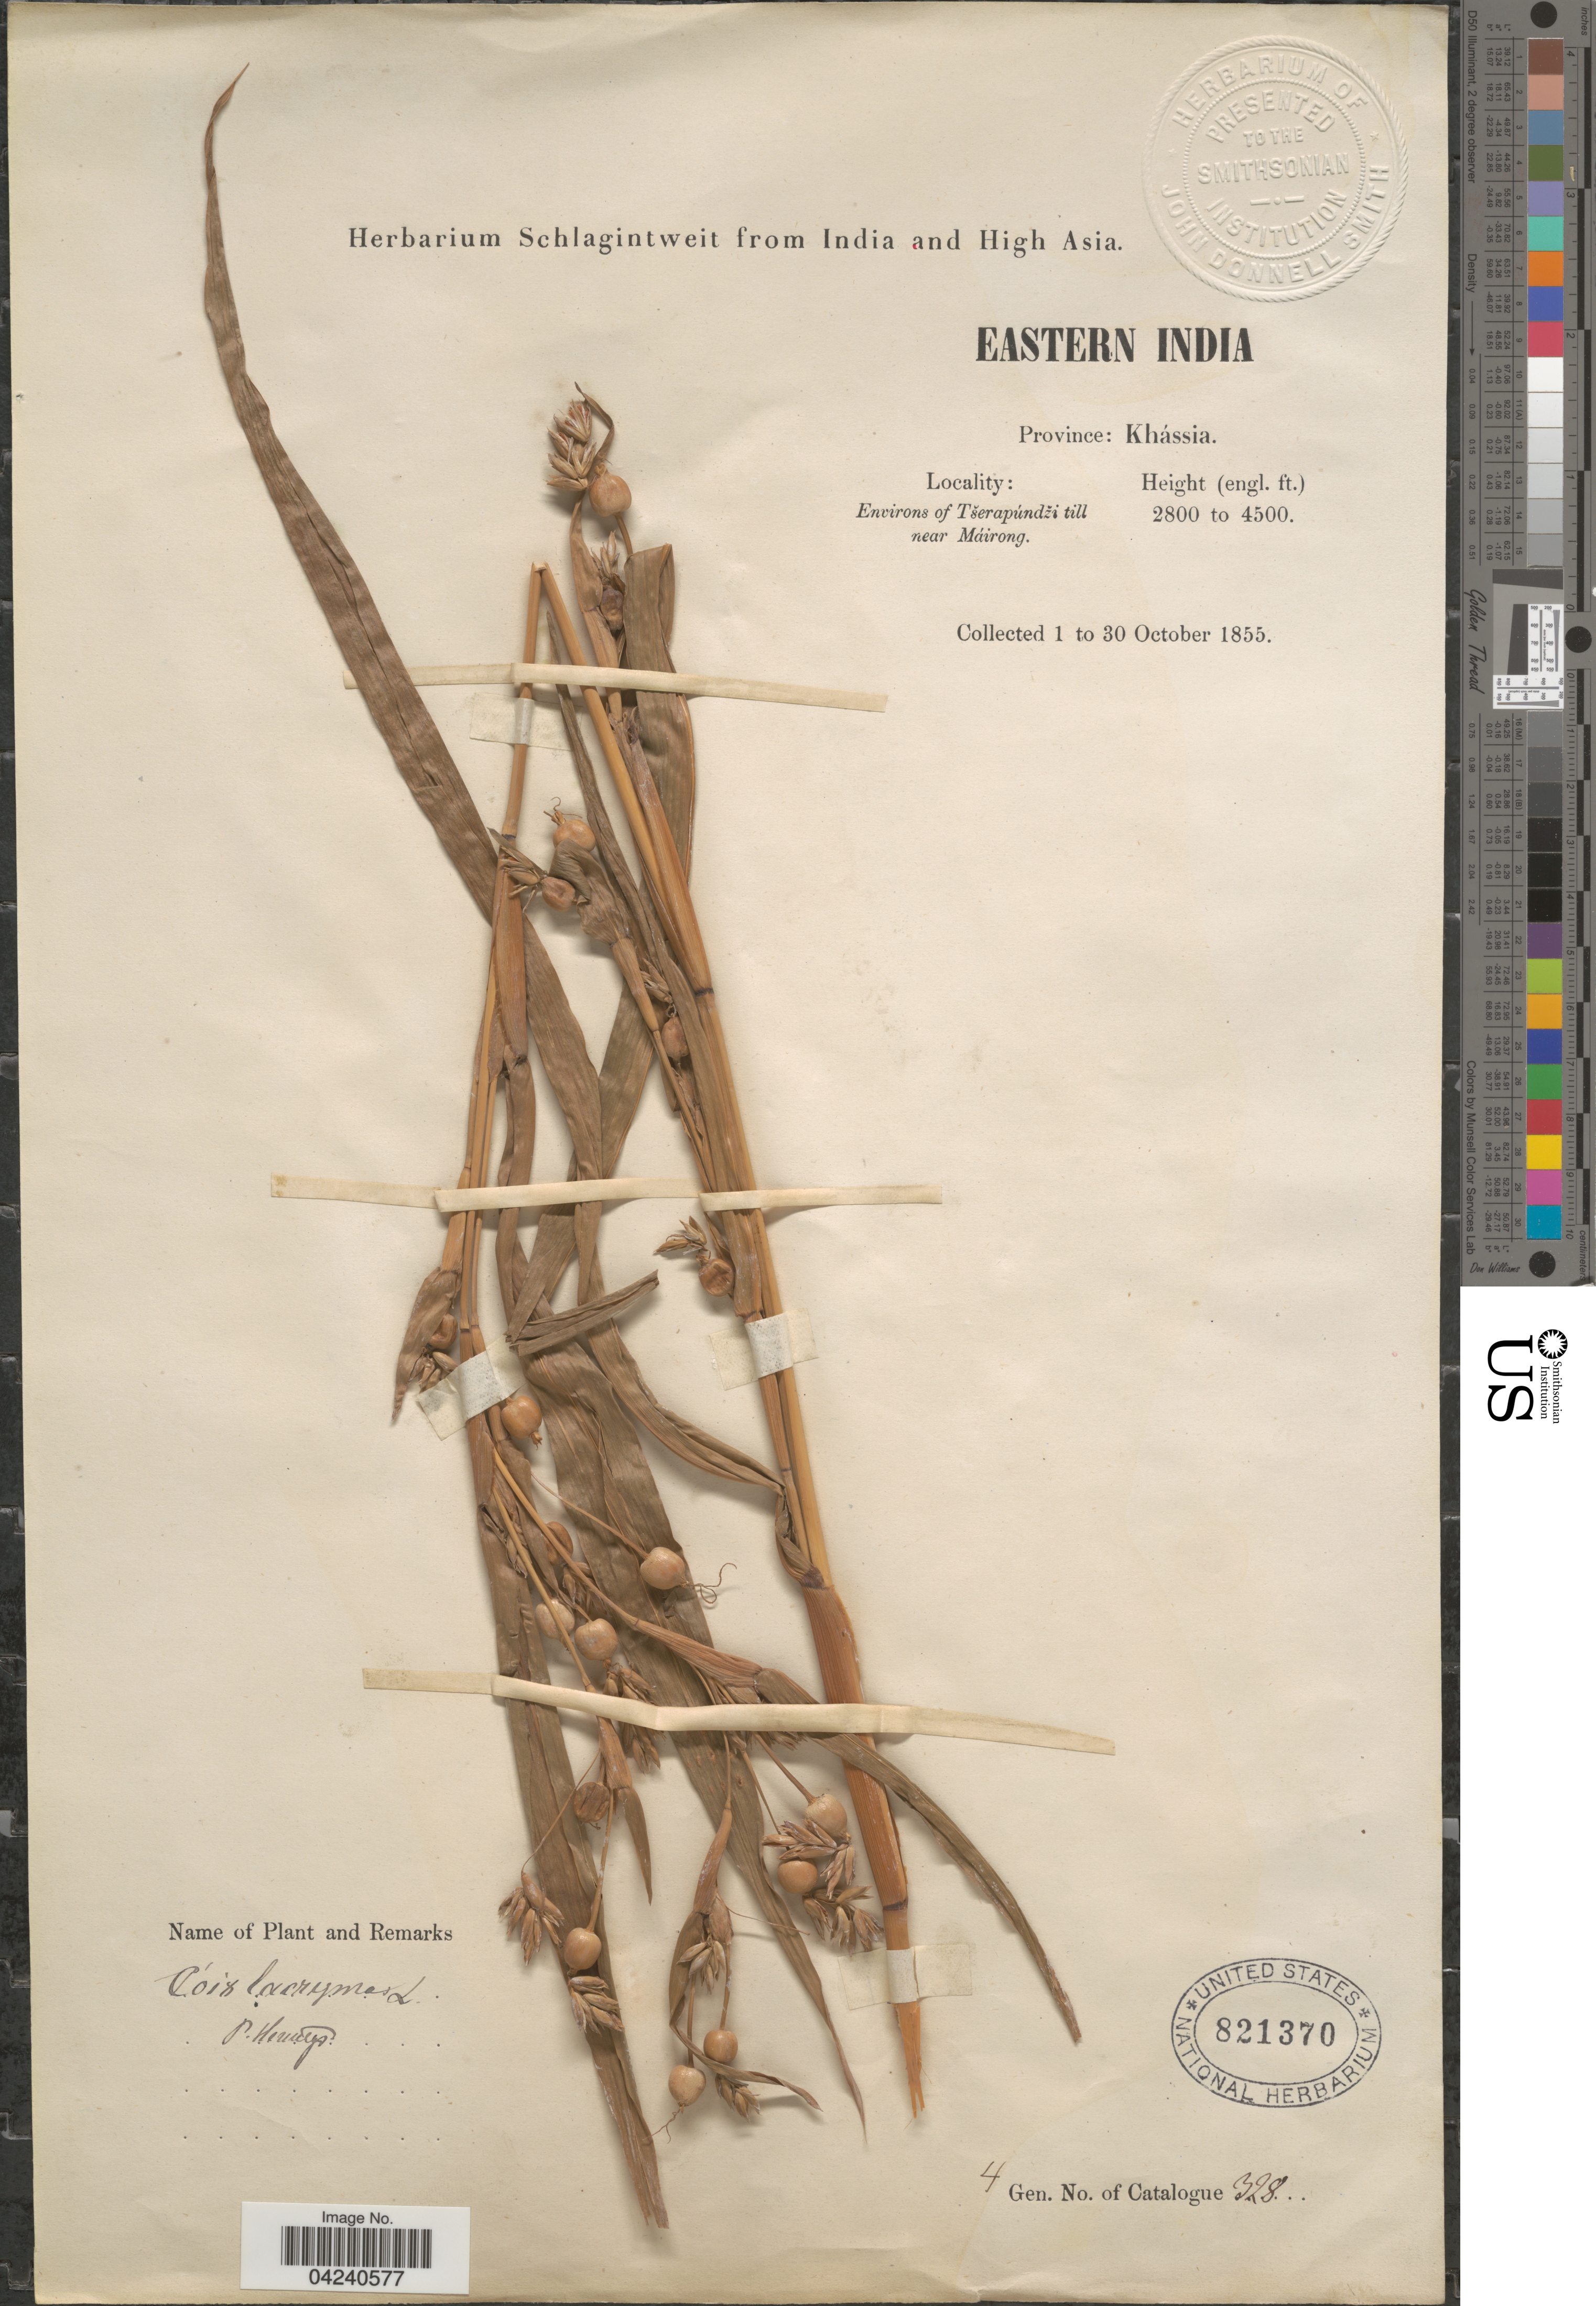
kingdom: Plantae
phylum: Tracheophyta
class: Liliopsida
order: Poales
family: Poaceae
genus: Coix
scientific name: Coix lacryma-jobi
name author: L.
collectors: ex herb. Schlagintweit from India and High Asia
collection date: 1855-10-01/1855-10-30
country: India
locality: Eastern India. Province: Khássia. Environs of Tšerapúndži till near Máirong.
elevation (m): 853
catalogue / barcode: US 821370